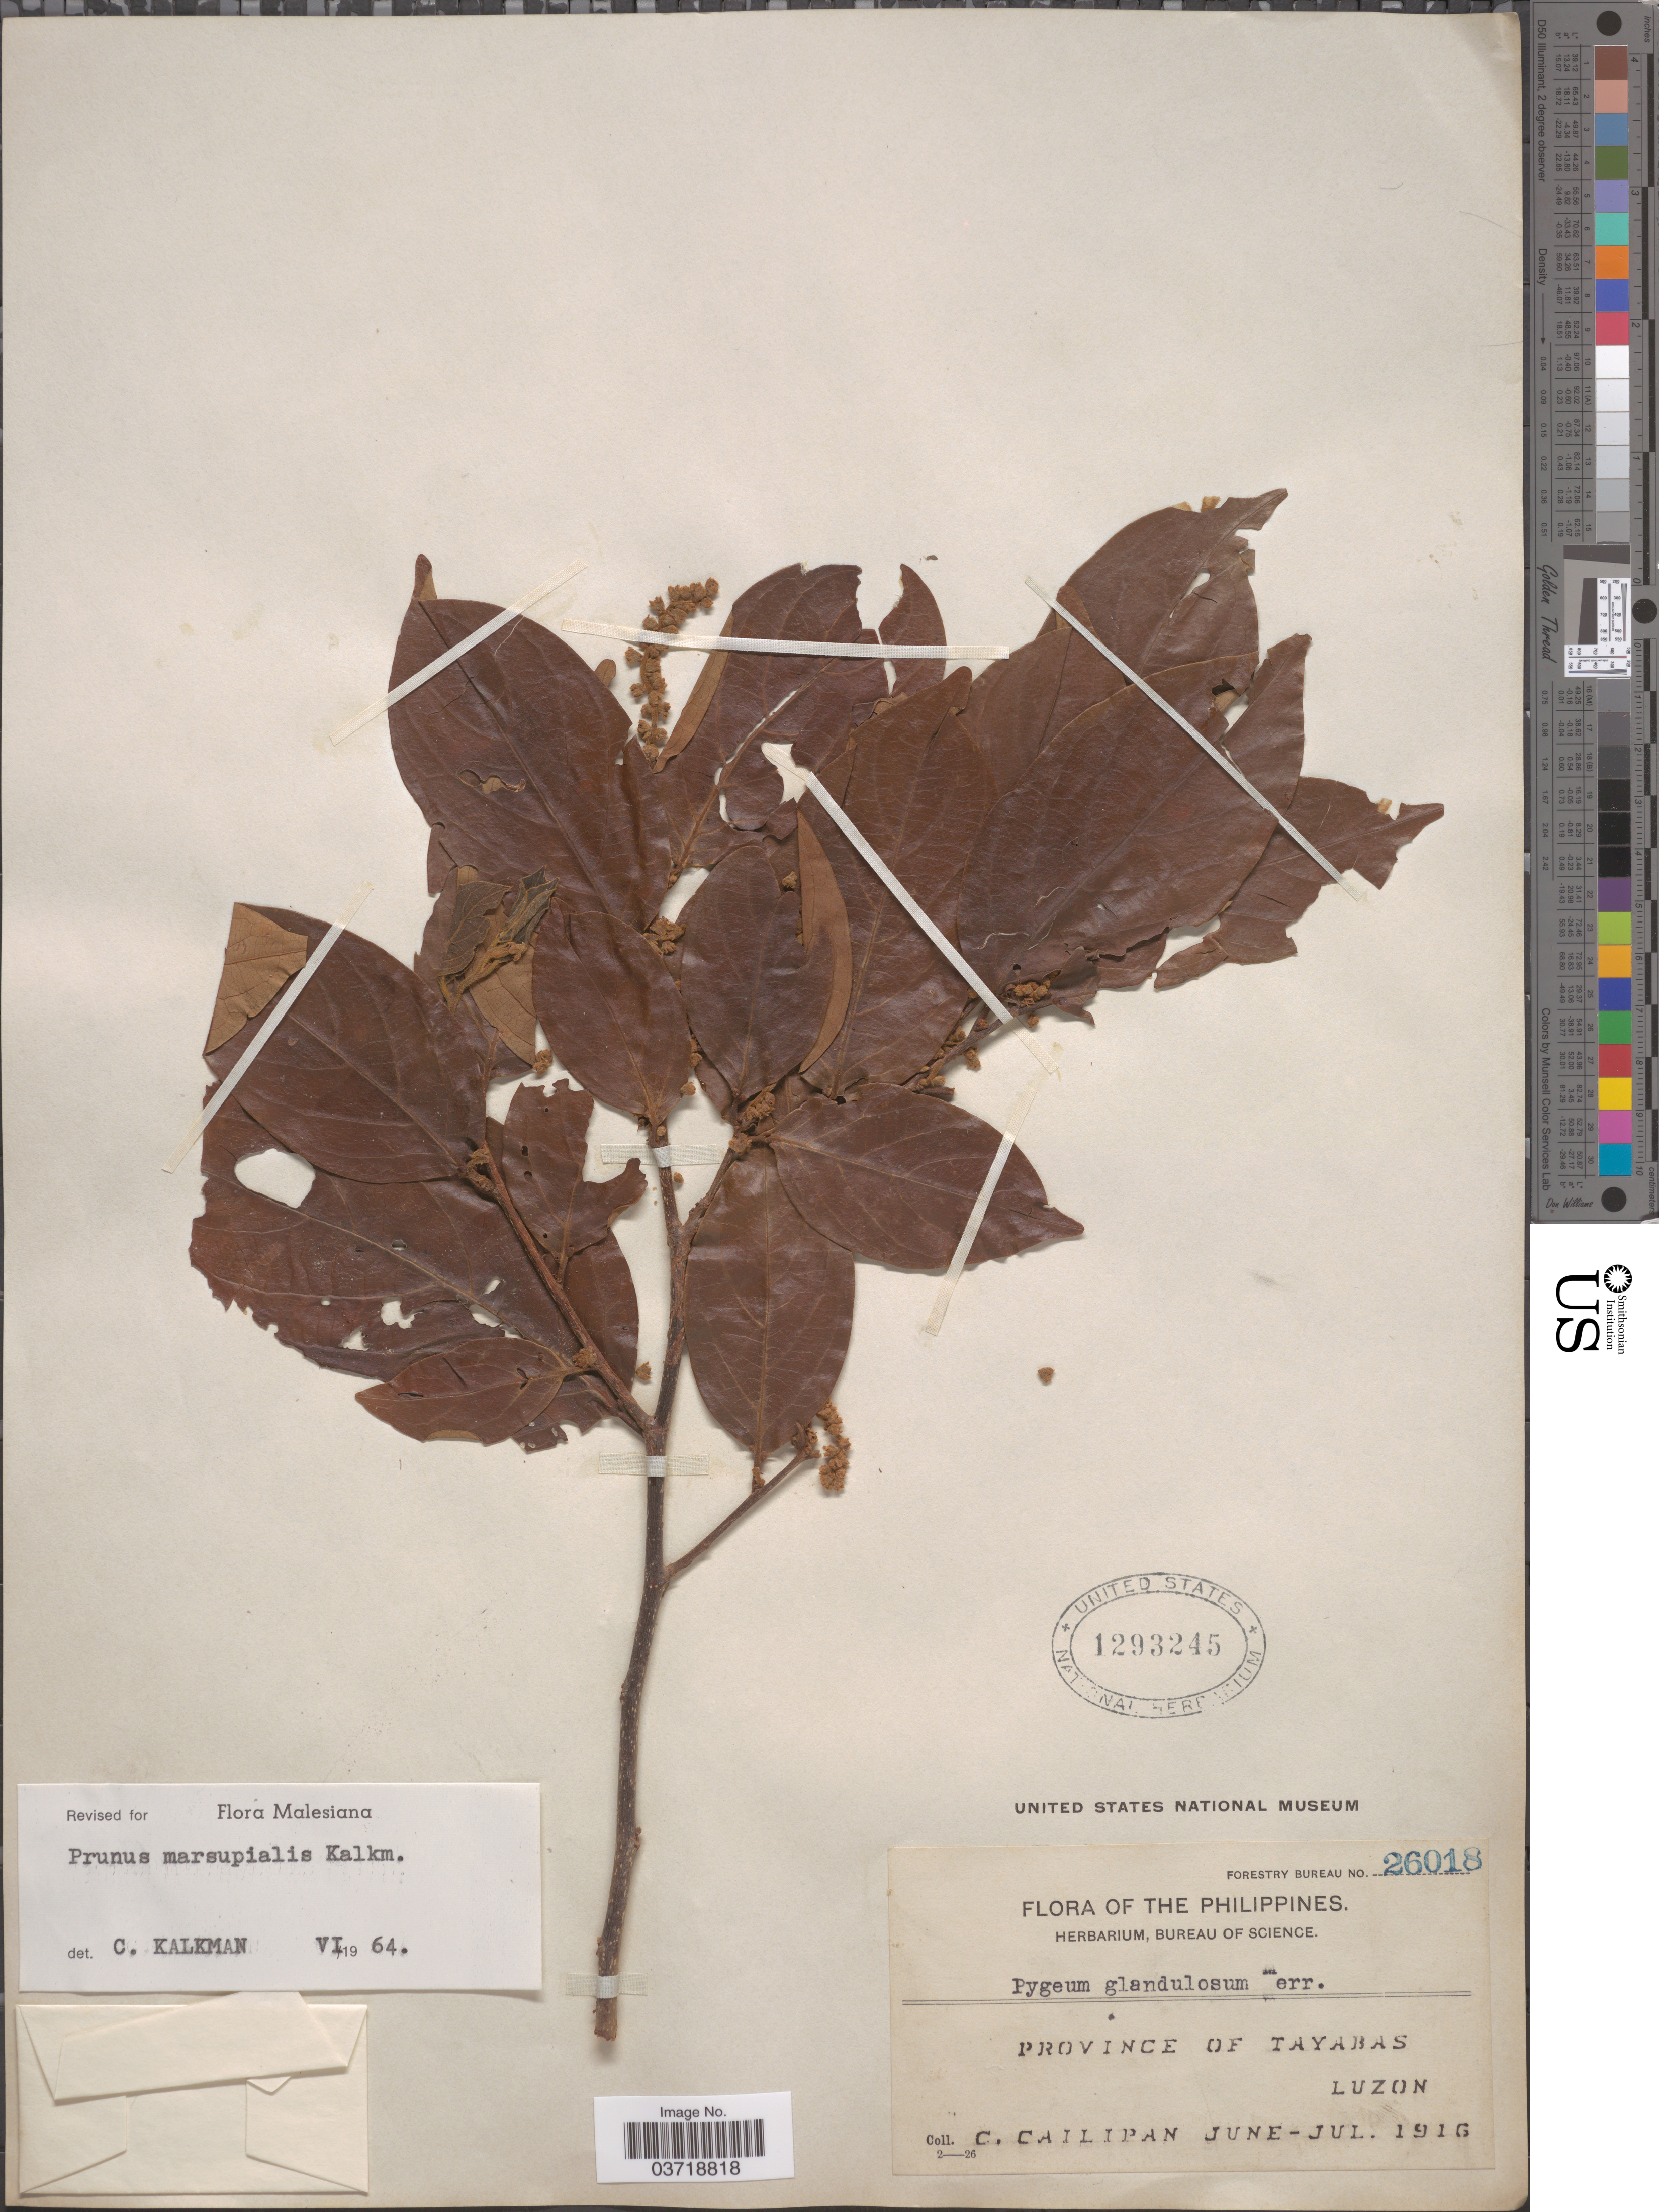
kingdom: Plantae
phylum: Tracheophyta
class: Magnoliopsida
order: Rosales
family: Rosaceae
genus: Prunus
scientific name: Prunus marsupialis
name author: Kalkman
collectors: C. Cailipan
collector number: Forestry Bureau 26018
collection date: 1916-06/1916-07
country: Philippines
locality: Province of Tayabas. Luzon.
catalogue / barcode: US 1293245